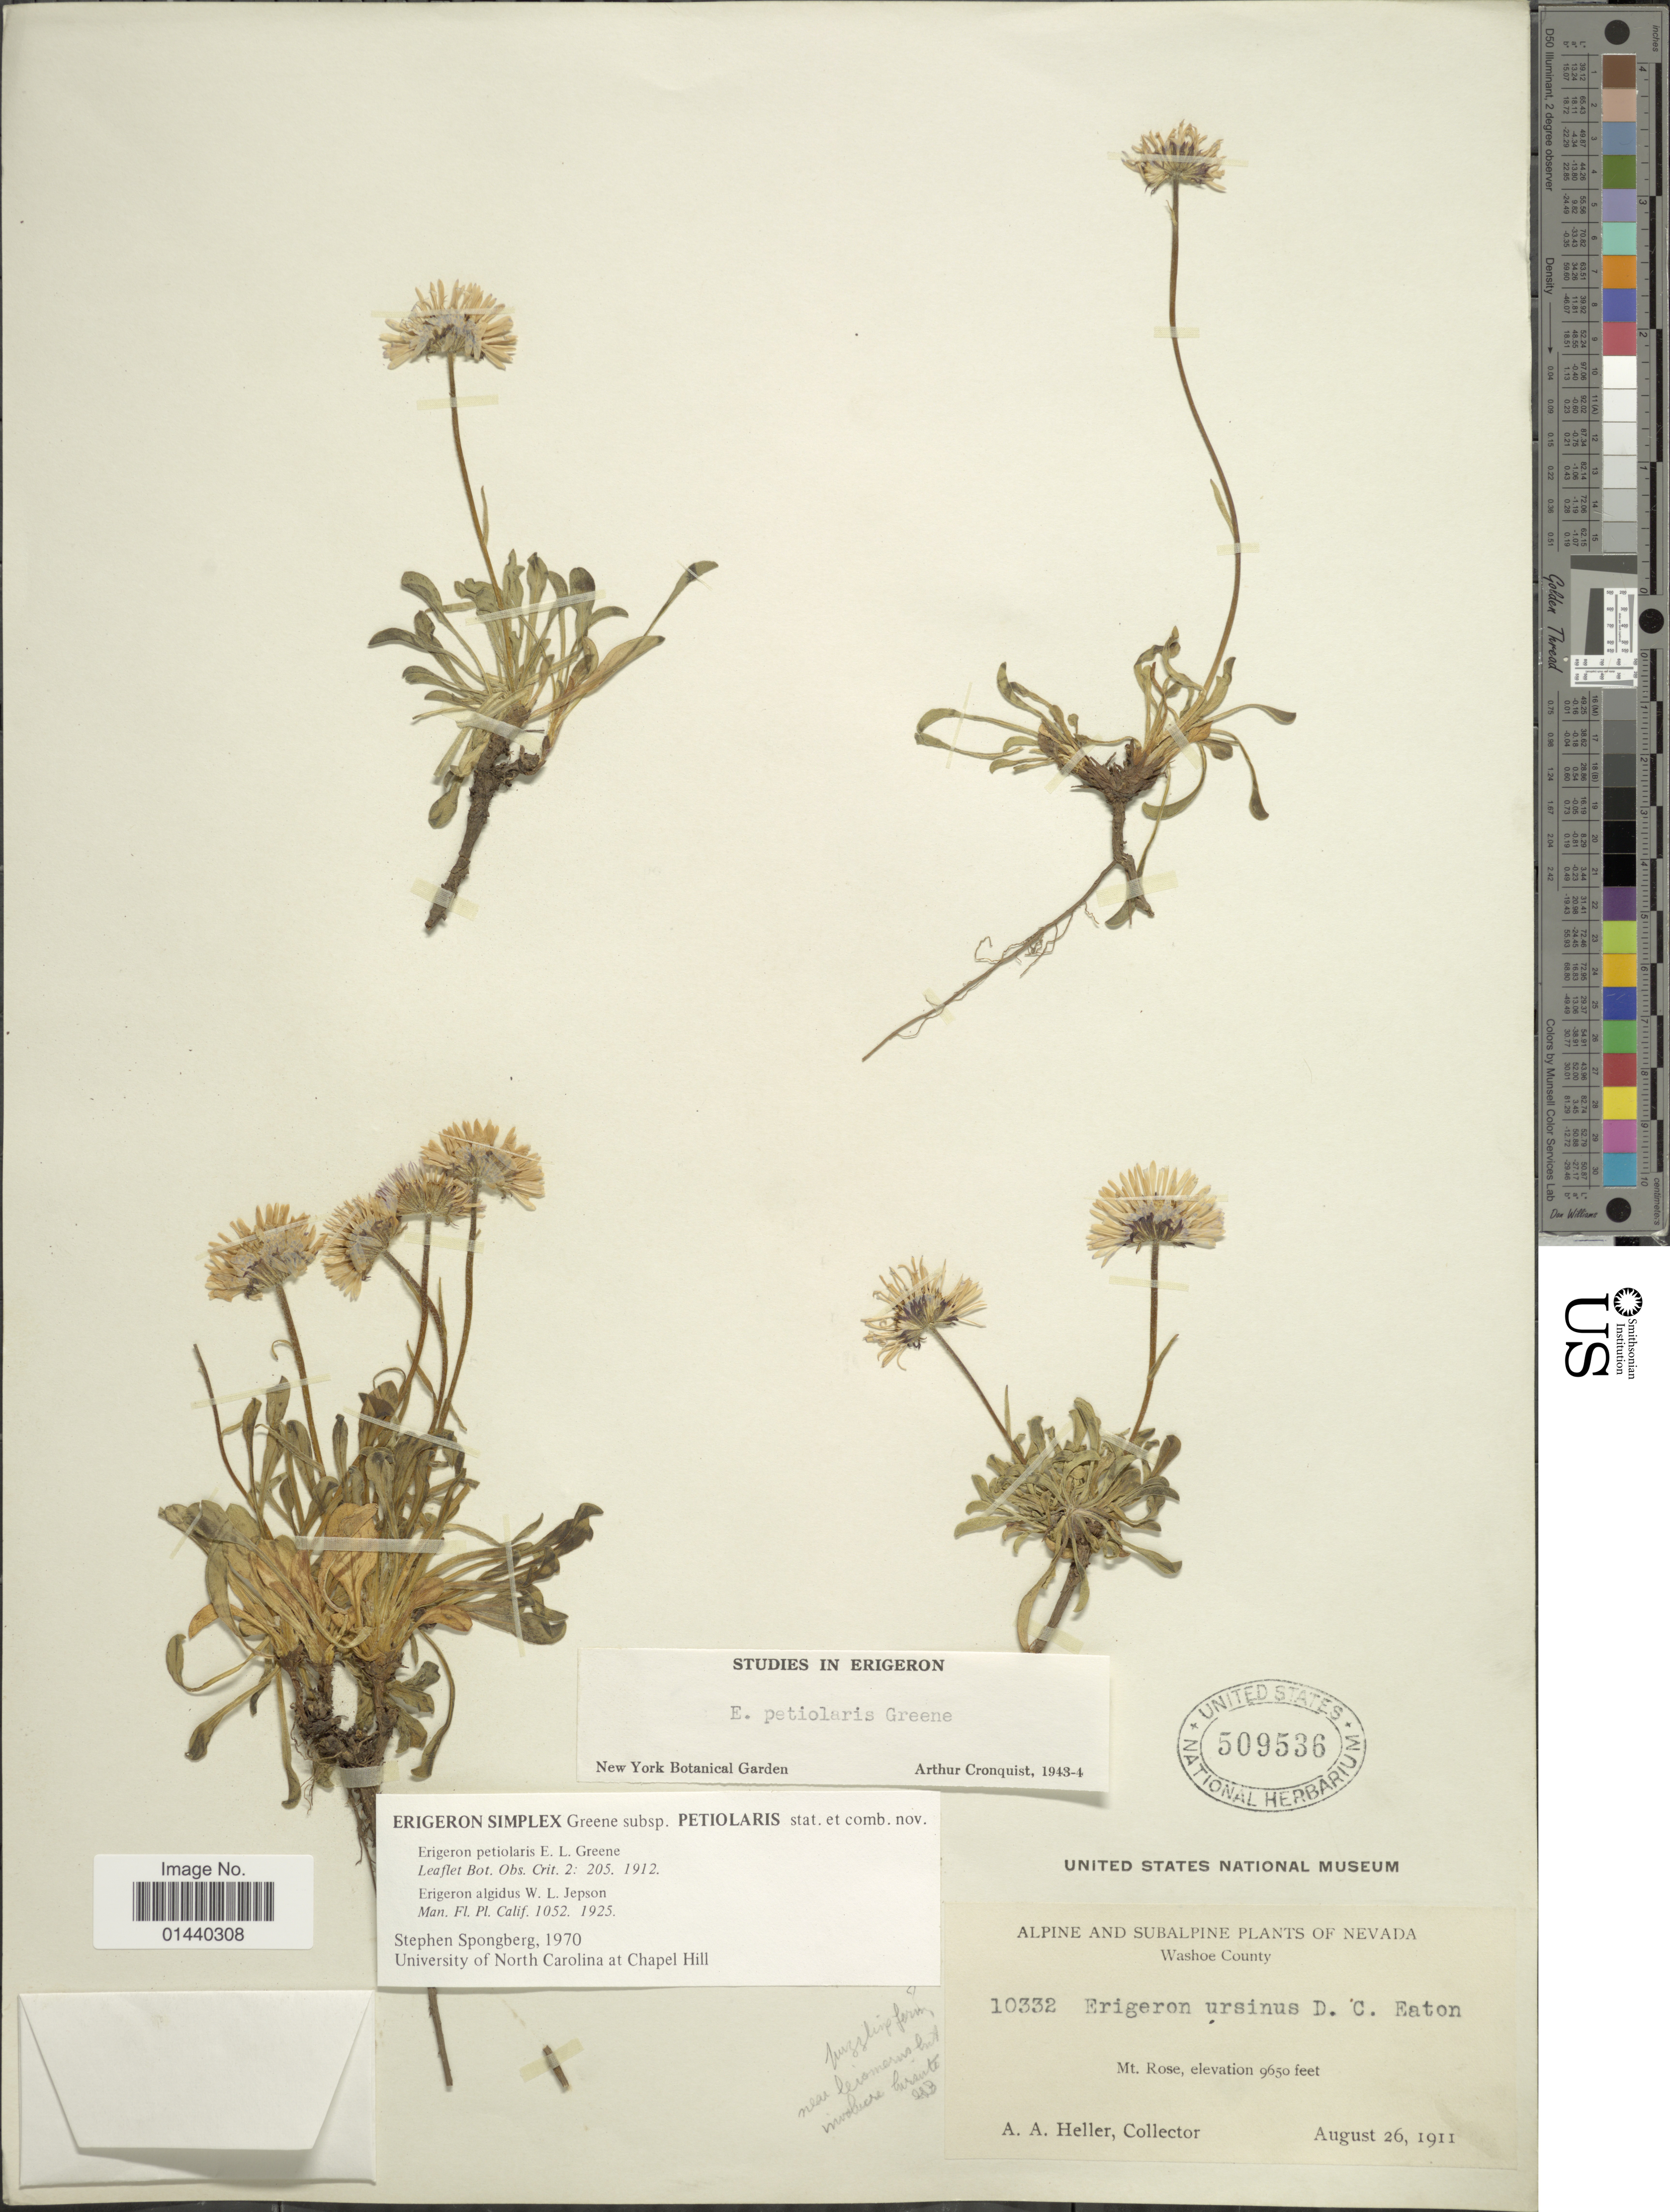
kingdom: Plantae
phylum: Tracheophyta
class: Magnoliopsida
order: Asterales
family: Asteraceae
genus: Erigeron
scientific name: Erigeron simplex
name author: Greene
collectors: A. A. Heller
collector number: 10332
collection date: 1911-08-26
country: United States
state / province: Nevada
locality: Washoe County. Mt. Rose.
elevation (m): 2941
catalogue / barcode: US 509536